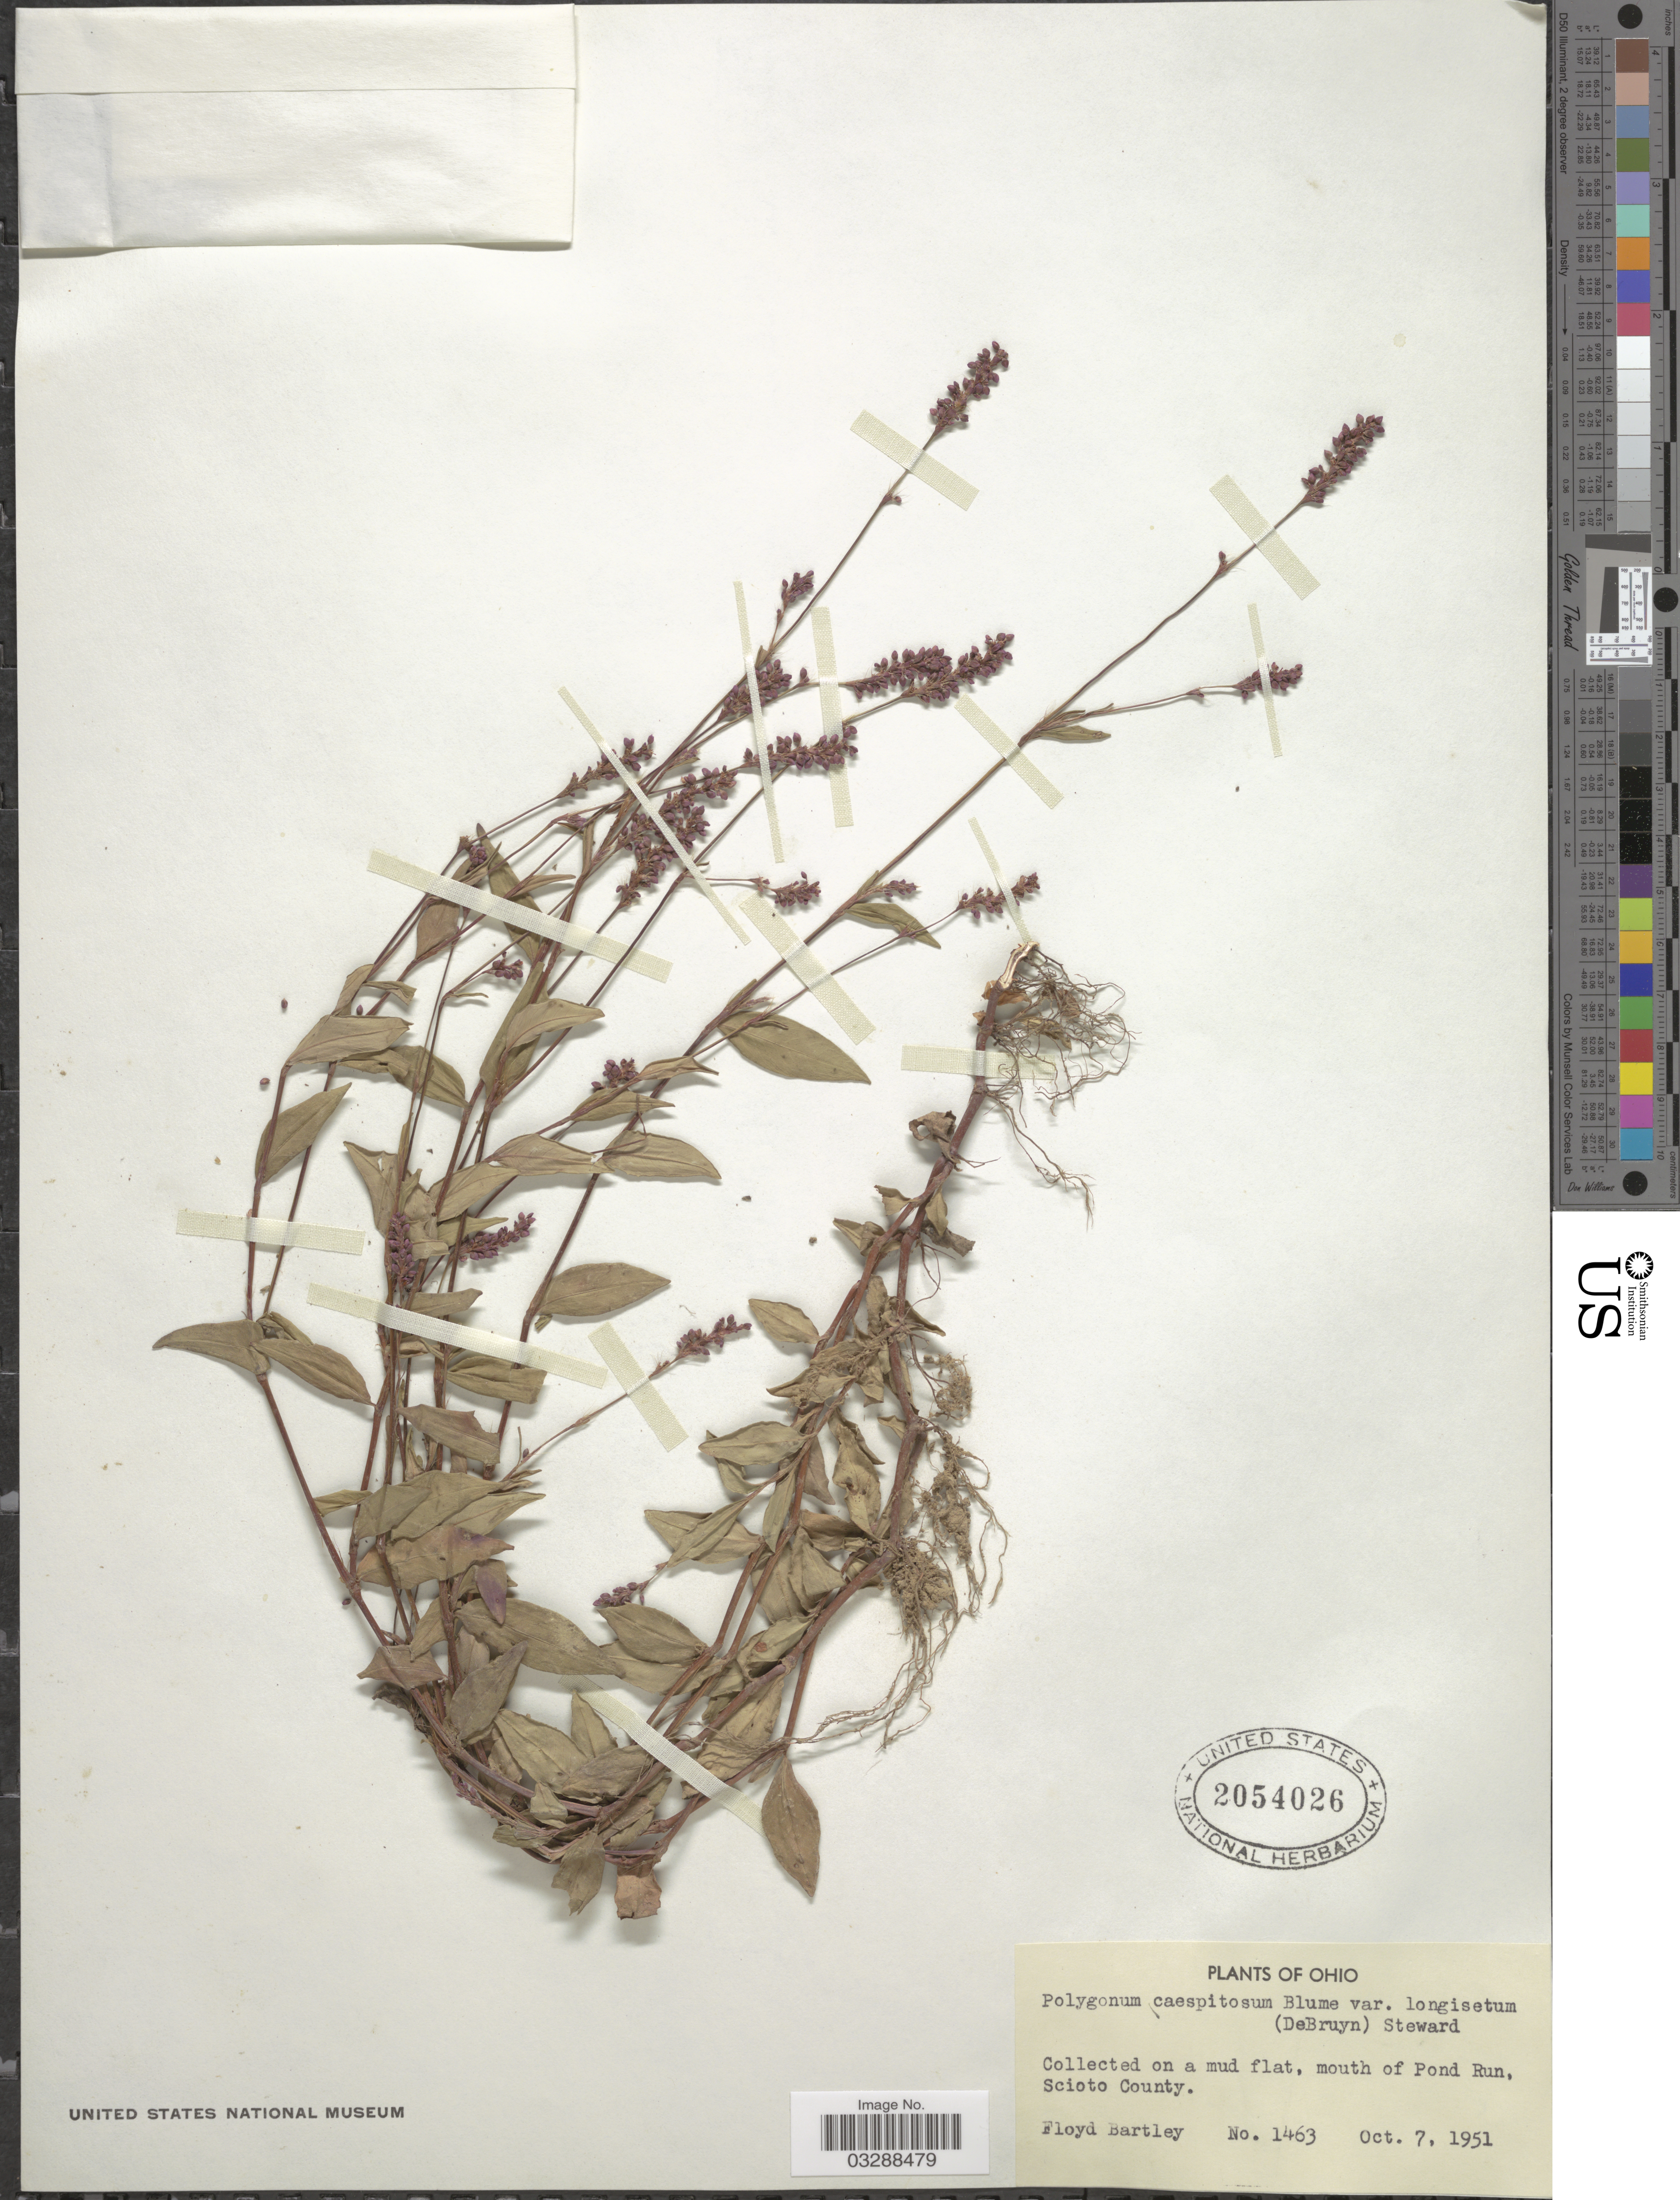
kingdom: Plantae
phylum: Tracheophyta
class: Magnoliopsida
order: Caryophyllales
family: Polygonaceae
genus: Persicaria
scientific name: Persicaria longiseta (Bruijn) Kitag.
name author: (Bruijn &) Kitag.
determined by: Atha, D. E.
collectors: F. Bartley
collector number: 1463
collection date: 1951-10-07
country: United States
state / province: Ohio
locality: Mouth of Pond Run, Scioto County.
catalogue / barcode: US 2054026